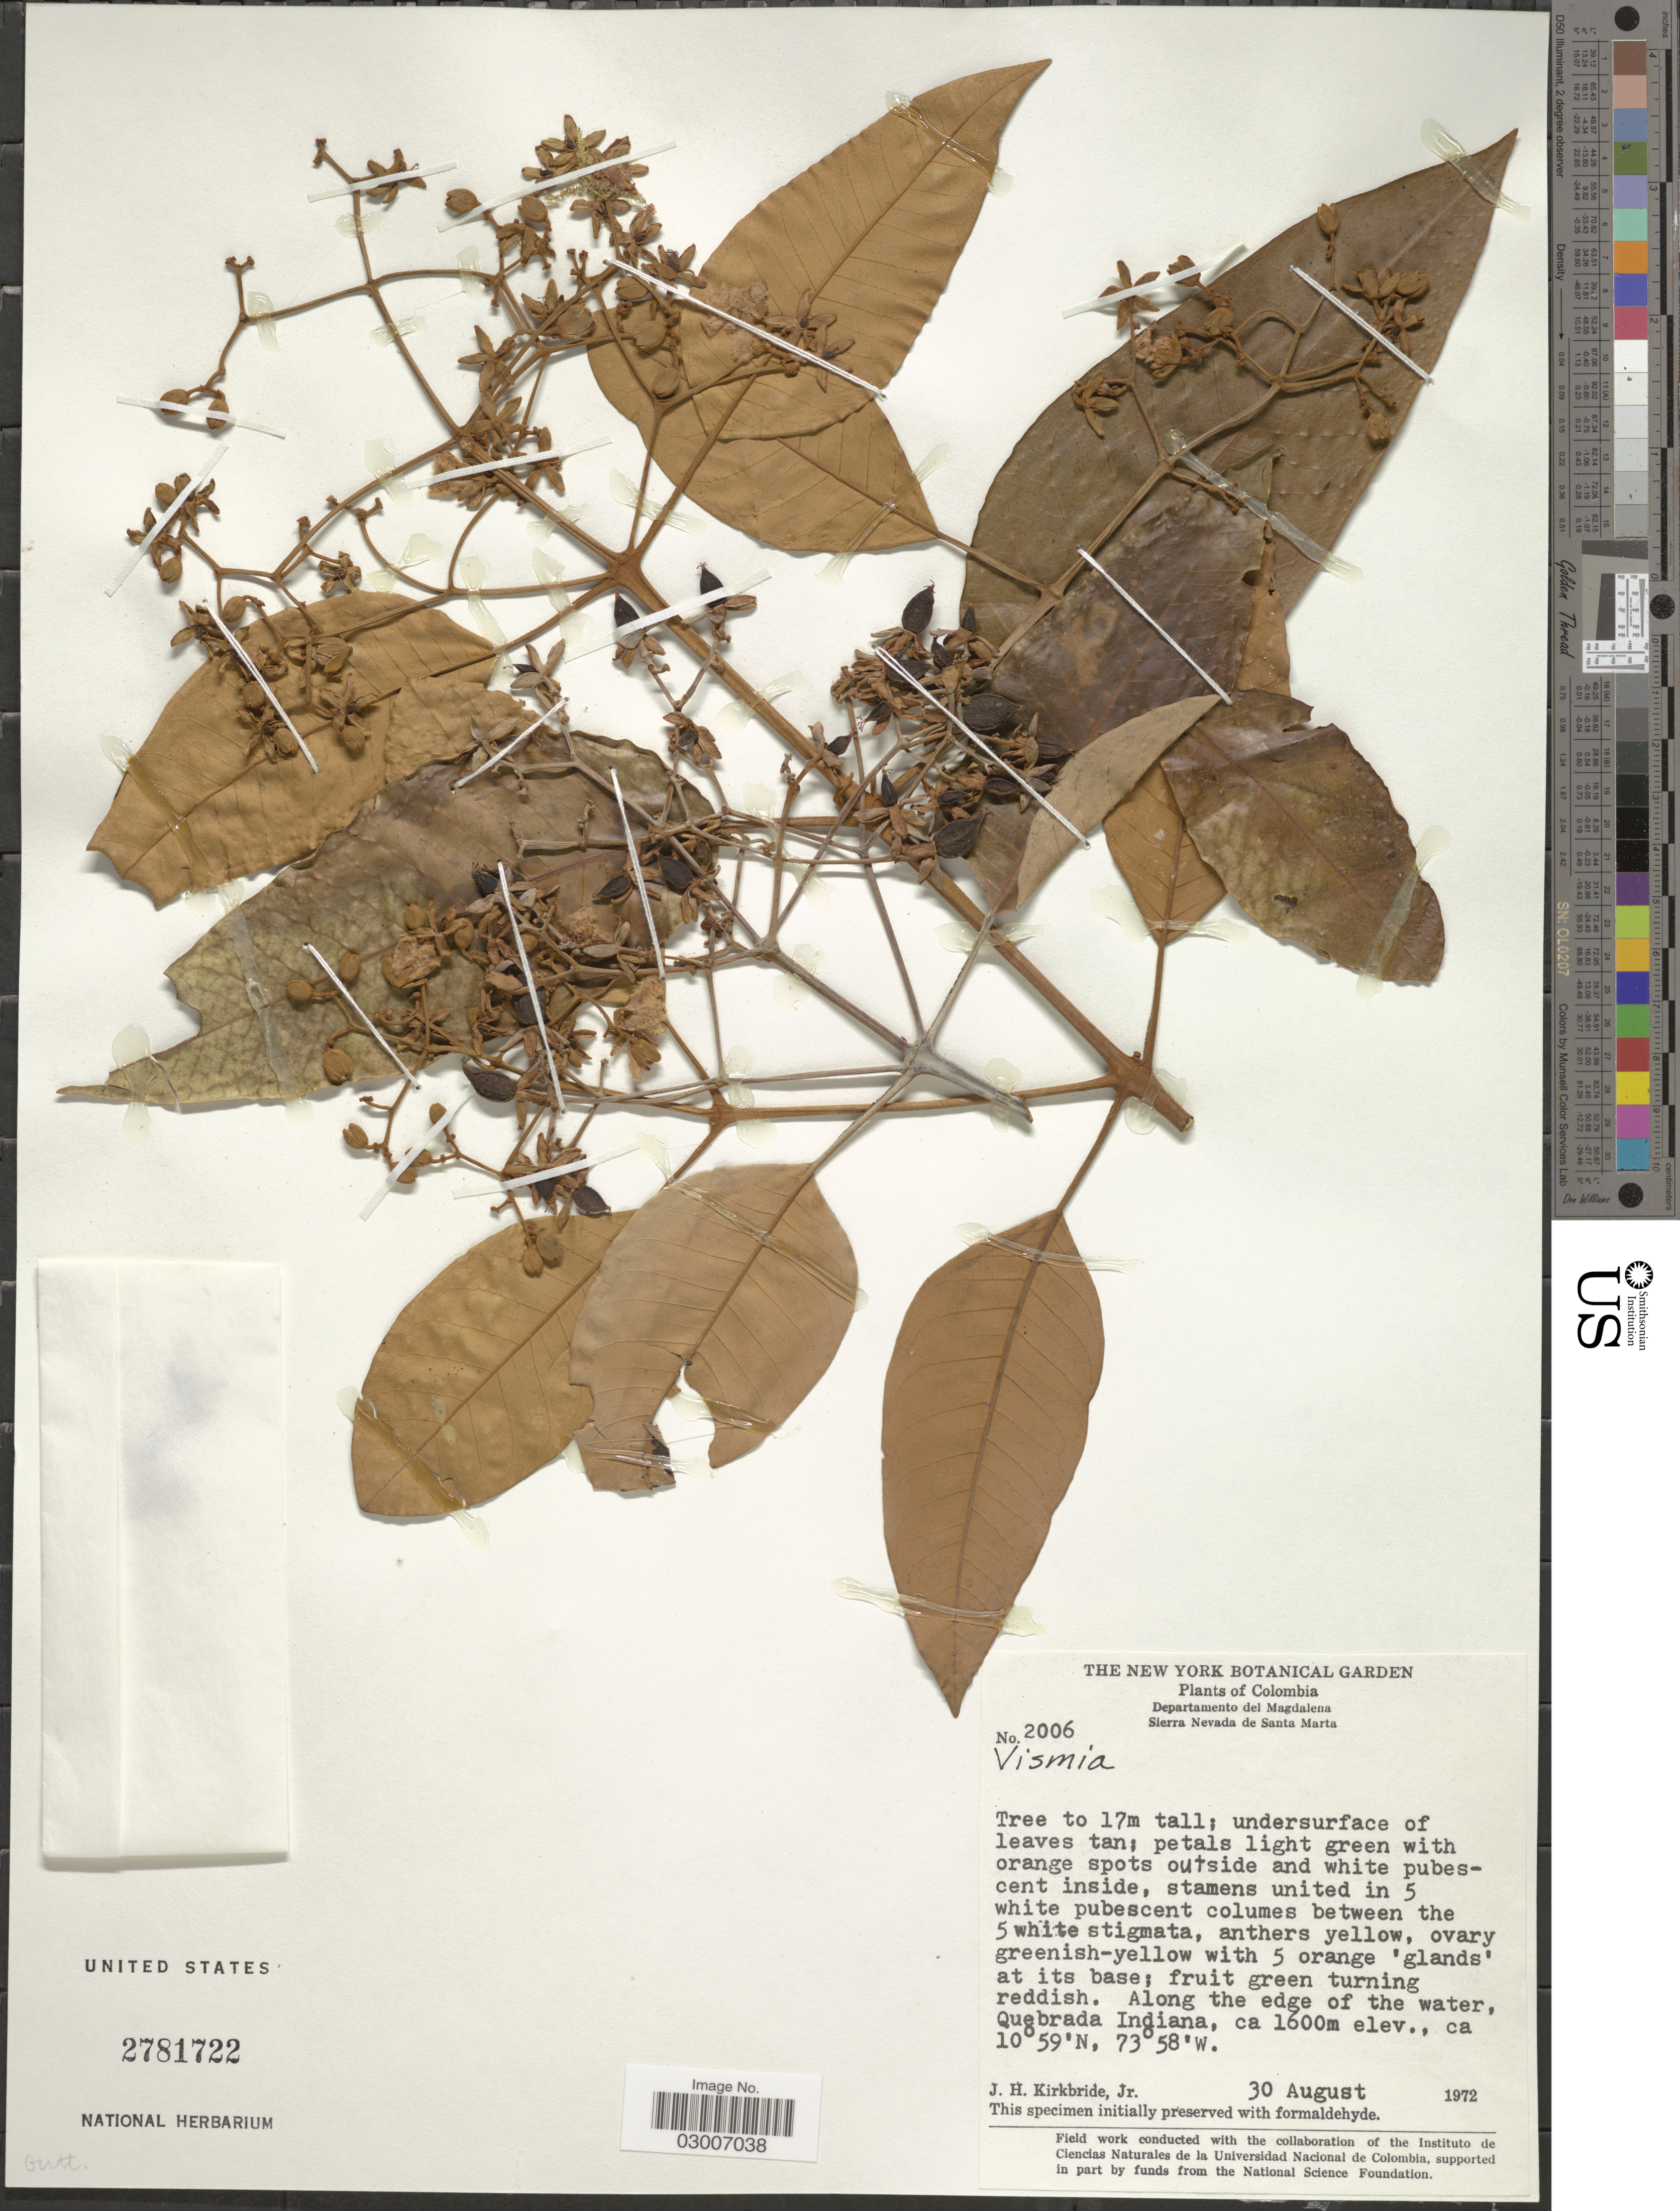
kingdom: Plantae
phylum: Tracheophyta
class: Magnoliopsida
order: Malpighiales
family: Hypericaceae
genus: Vismia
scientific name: Vismia sp.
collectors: J. H. Kirkbride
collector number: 2006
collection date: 1972-08-30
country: Colombia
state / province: Magdalena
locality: Departamento de Magdalena. Sierra Nevada de Santa Marta. Along the edge of the water, Quebrada Indiana.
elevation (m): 1600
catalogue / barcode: US 2781722